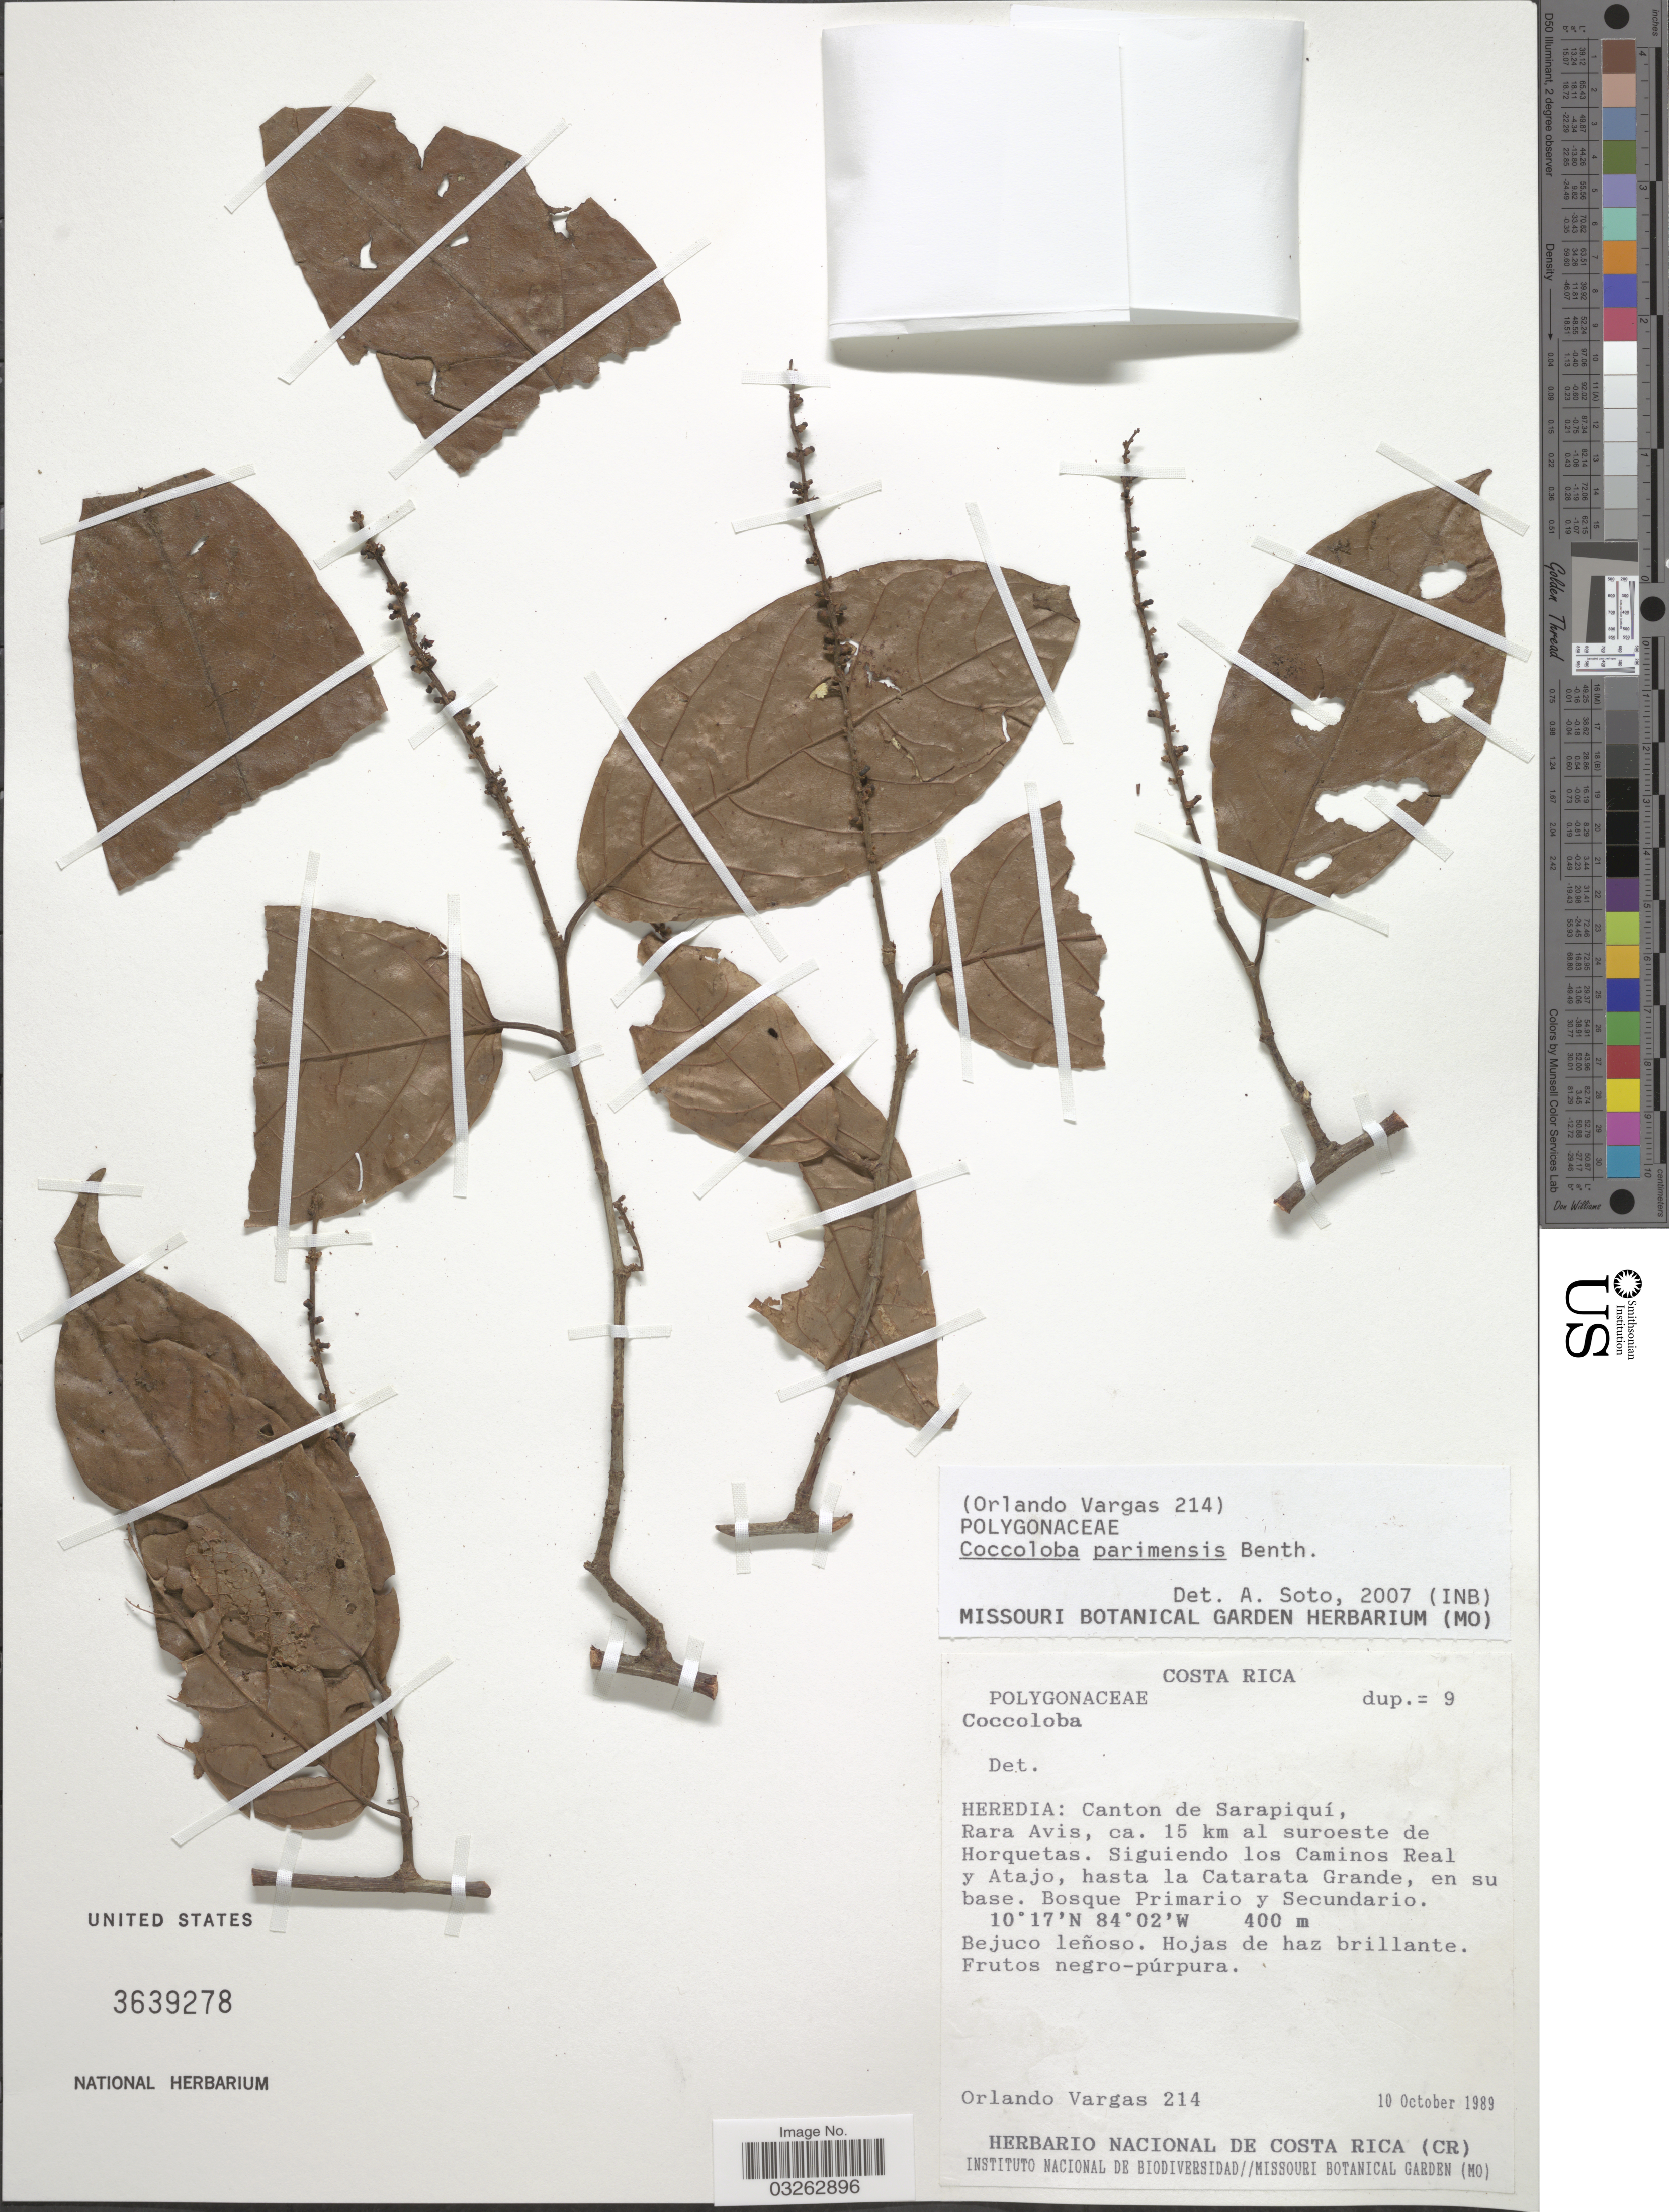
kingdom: Plantae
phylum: Tracheophyta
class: Magnoliopsida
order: Caryophyllales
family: Polygonaceae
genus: Coccoloba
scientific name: Coccoloba parimensis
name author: Benth.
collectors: O. Vargas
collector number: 214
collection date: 1989-10-10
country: Costa Rica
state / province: Heredia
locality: Canton de Sarapiquí, Rara Avis, ca. 15 km al suroeste de Horquetas. Siguiendo los Caminos Real y Atajo, hasta la Catarata Grande, en su base.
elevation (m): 400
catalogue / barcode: US 3639278